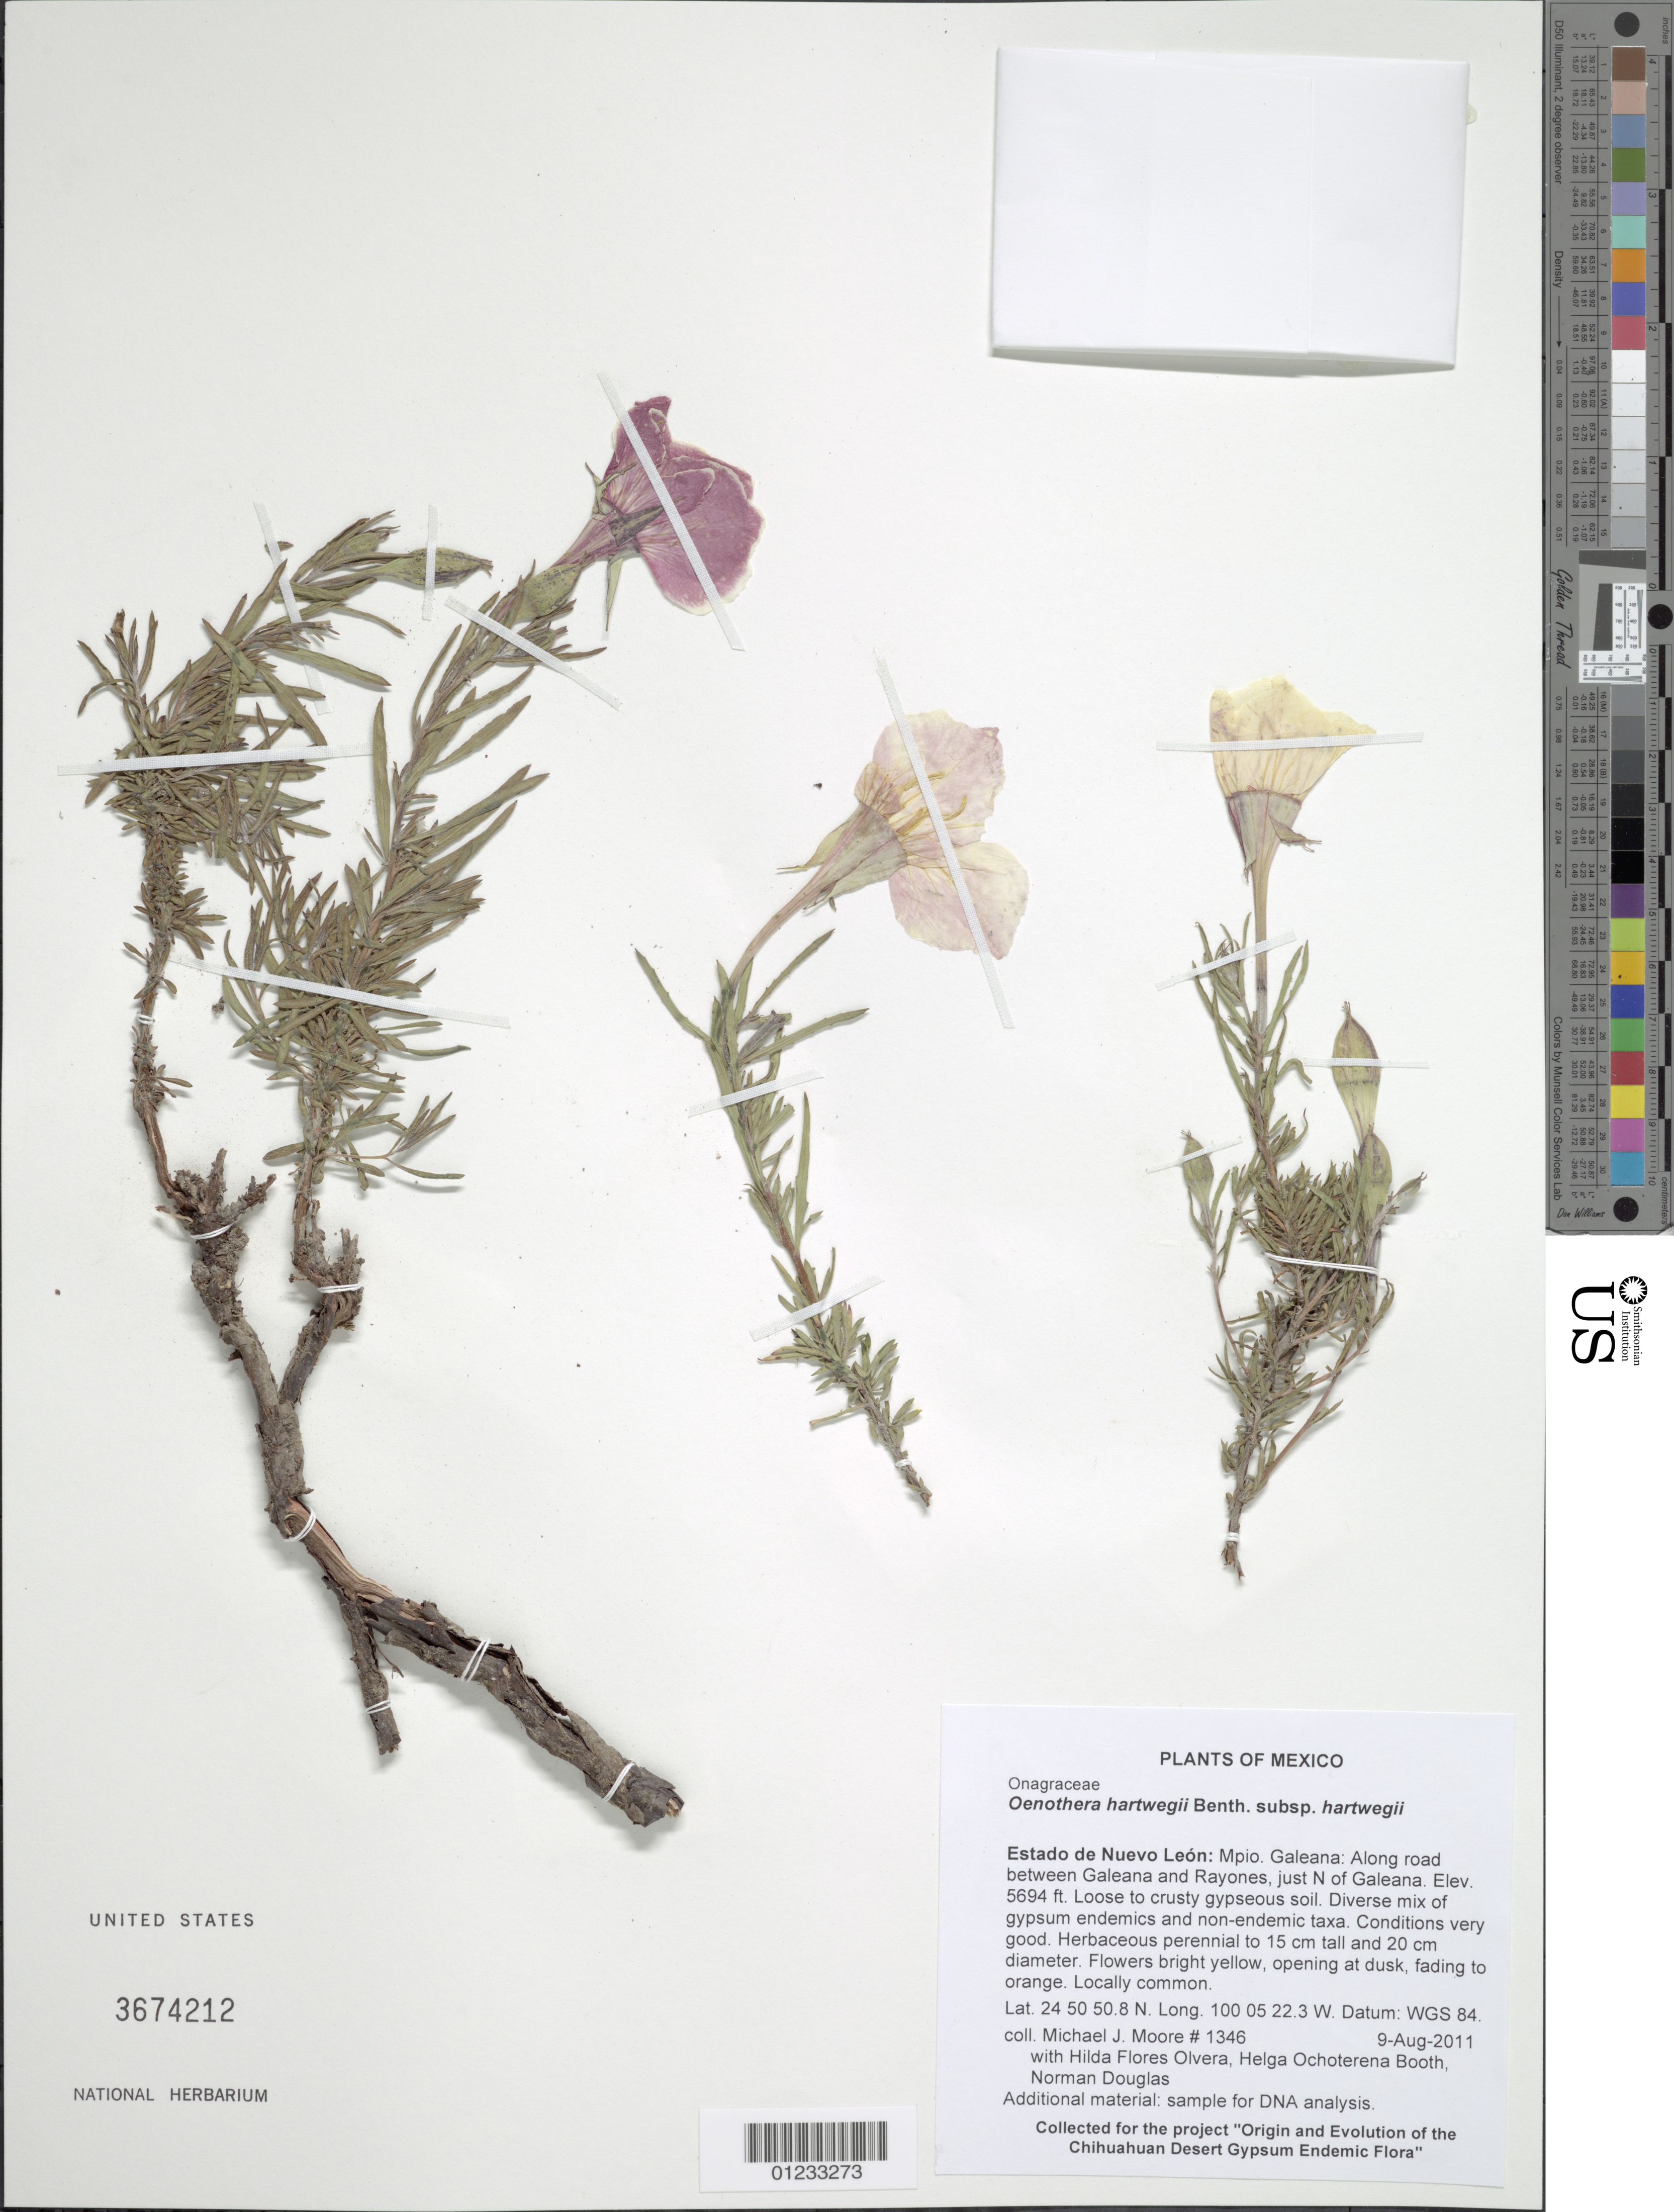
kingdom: Plantae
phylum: Tracheophyta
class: Magnoliopsida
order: Myrtales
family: Onagraceae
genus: Oenothera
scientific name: Oenothera hartwegii subsp. hartwegii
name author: Benth.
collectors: M. J. Moore, H. Flores Olvera, H. Ochoterena-Booth & N. Douglas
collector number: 1346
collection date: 2007-08-08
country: Mexico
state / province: Nuevo Leon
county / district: Galeana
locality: Along road between Galeana and Rayones, just N of Galeana.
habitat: Loose to crusty gypseous soil. Diverse mix of gypsum endemics and non-endemic taxa. Conditions very good.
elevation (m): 1736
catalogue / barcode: US 3674212